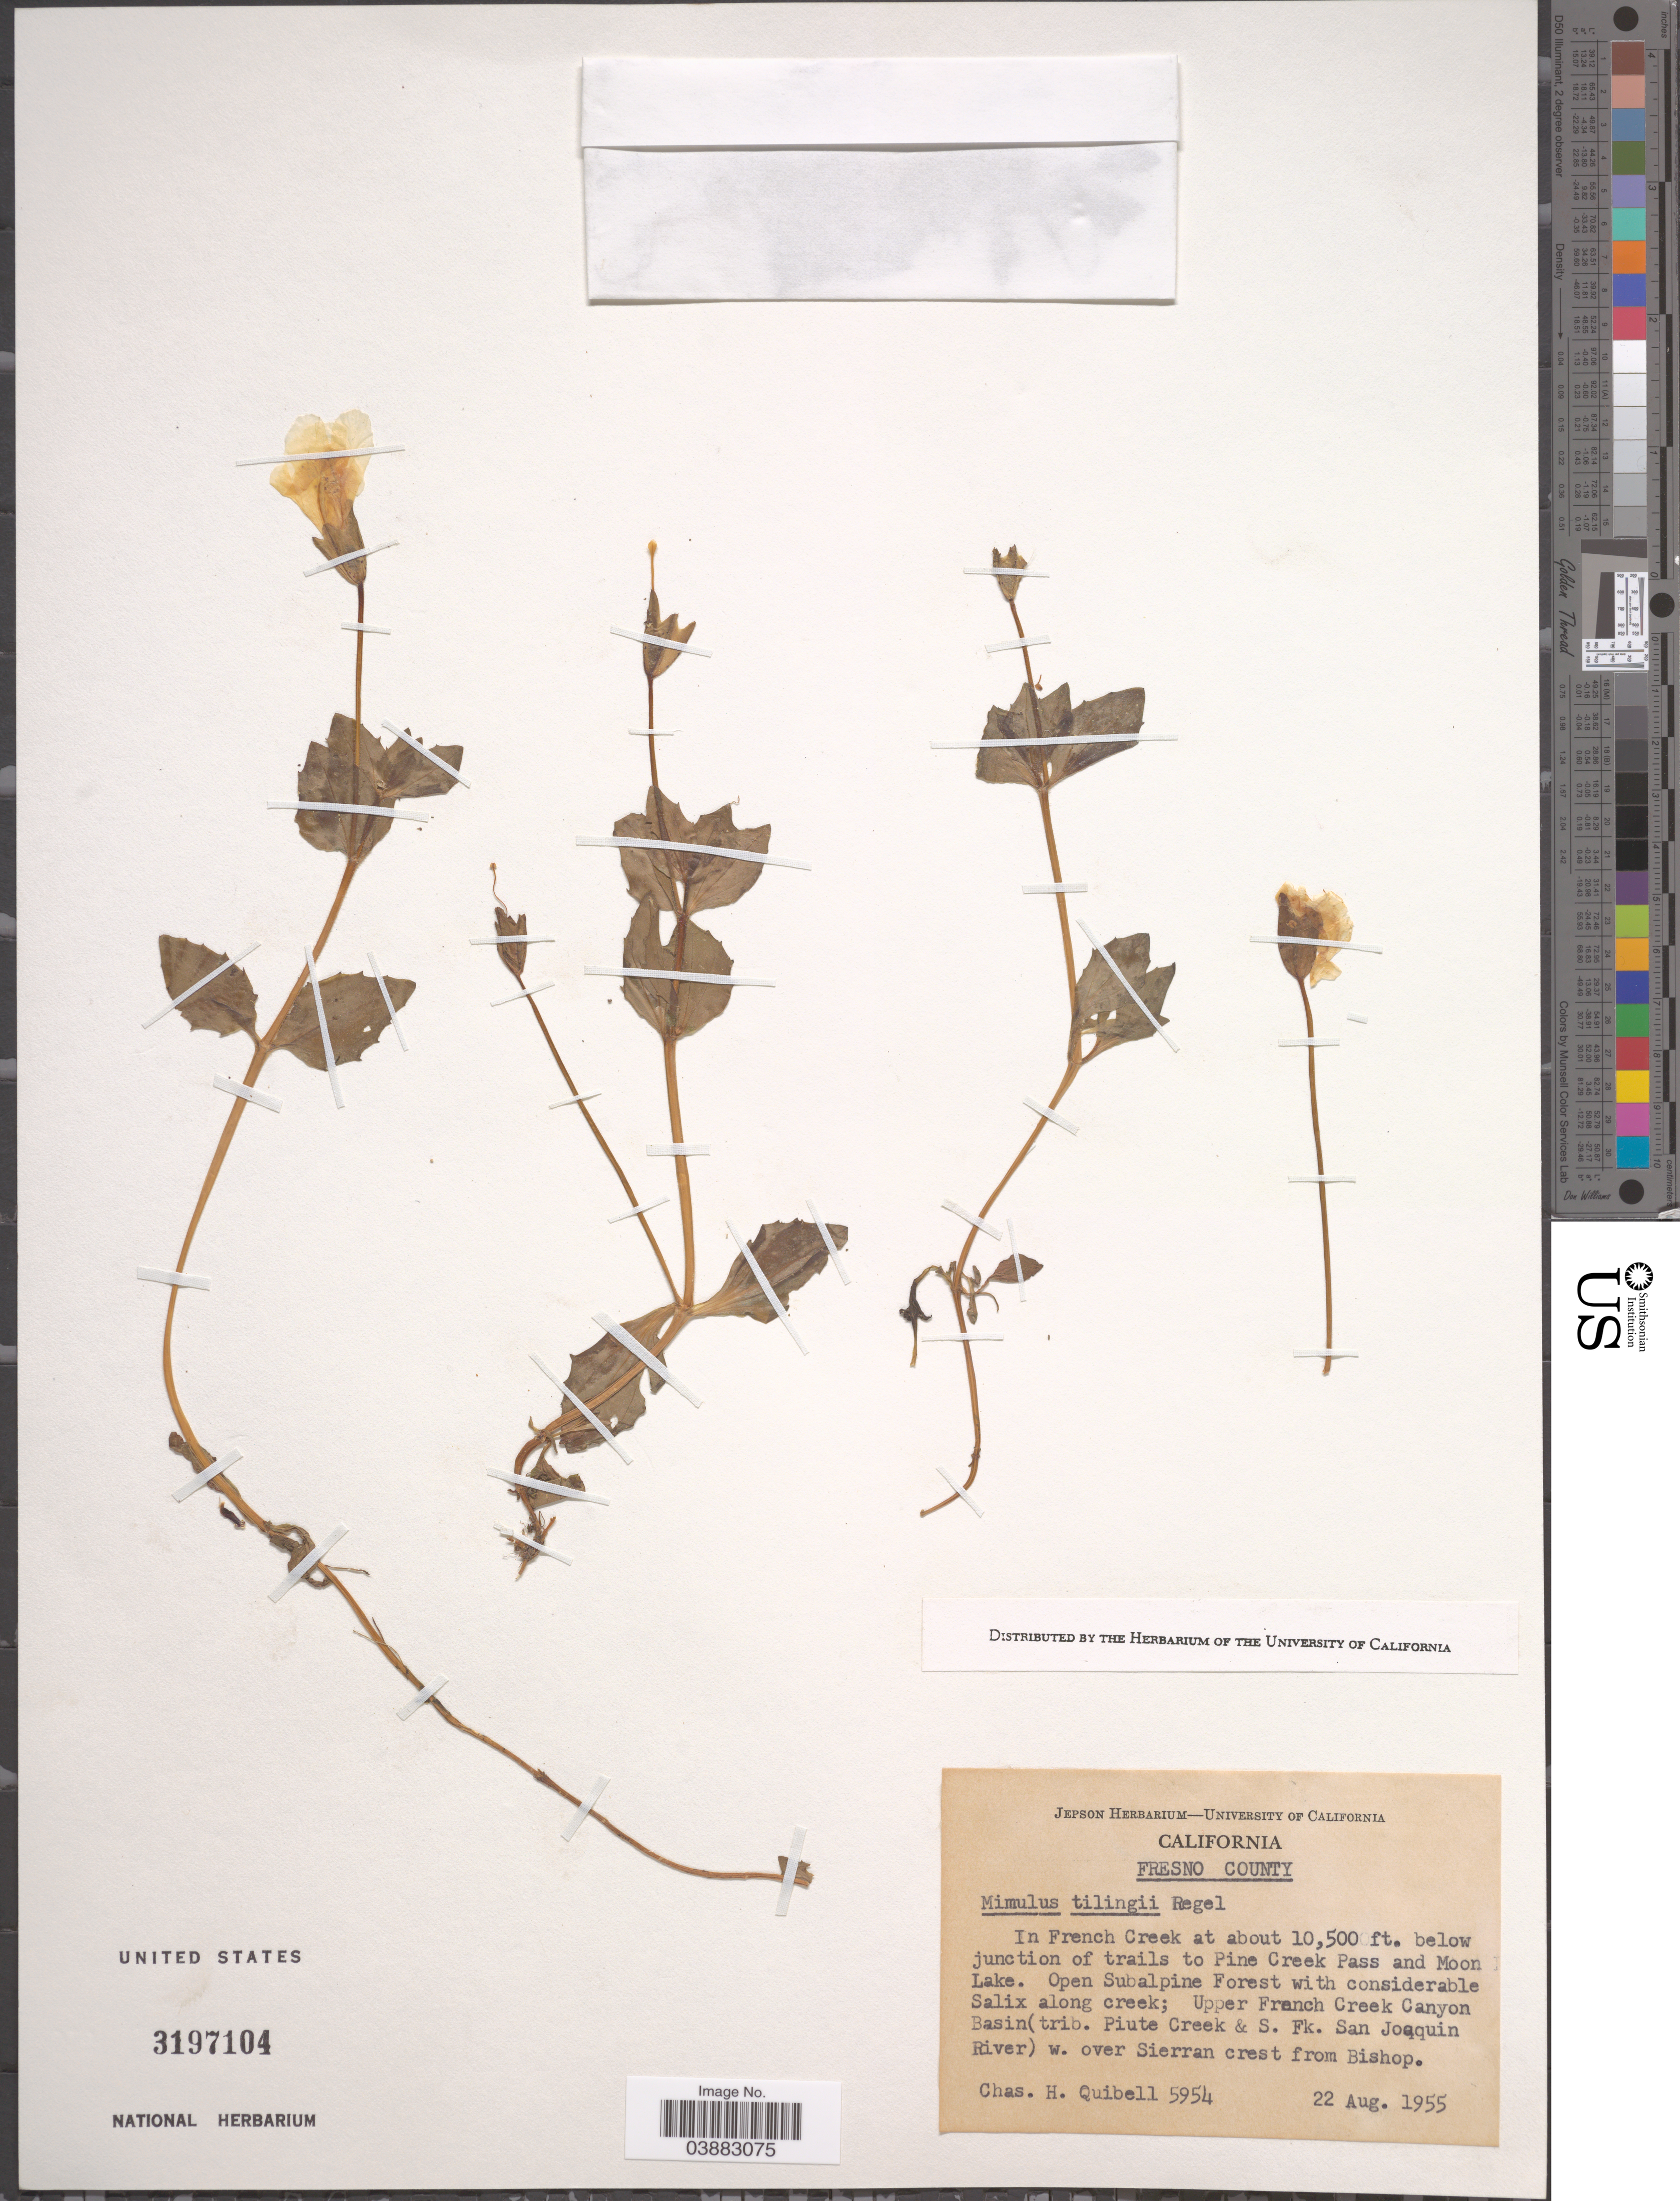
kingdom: Plantae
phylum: Tracheophyta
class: Magnoliopsida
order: Lamiales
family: Phrymaceae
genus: Mimulus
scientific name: Mimulus tilingii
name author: Regel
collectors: C. Quibell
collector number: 5954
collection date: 1955-08-22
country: United States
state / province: California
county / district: Fresno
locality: Fresno County. In French Creek below junction of trails to Pine Creek Pass and Moon Lake. Open Subalpine Forest with considerable Salix along creek; Upper French Creek Canyon Basin(trib. Piute Creek & S. Fk. San Joaquin River) w. over Sierran crest from Bishop.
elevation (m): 3200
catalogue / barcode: US 3197104